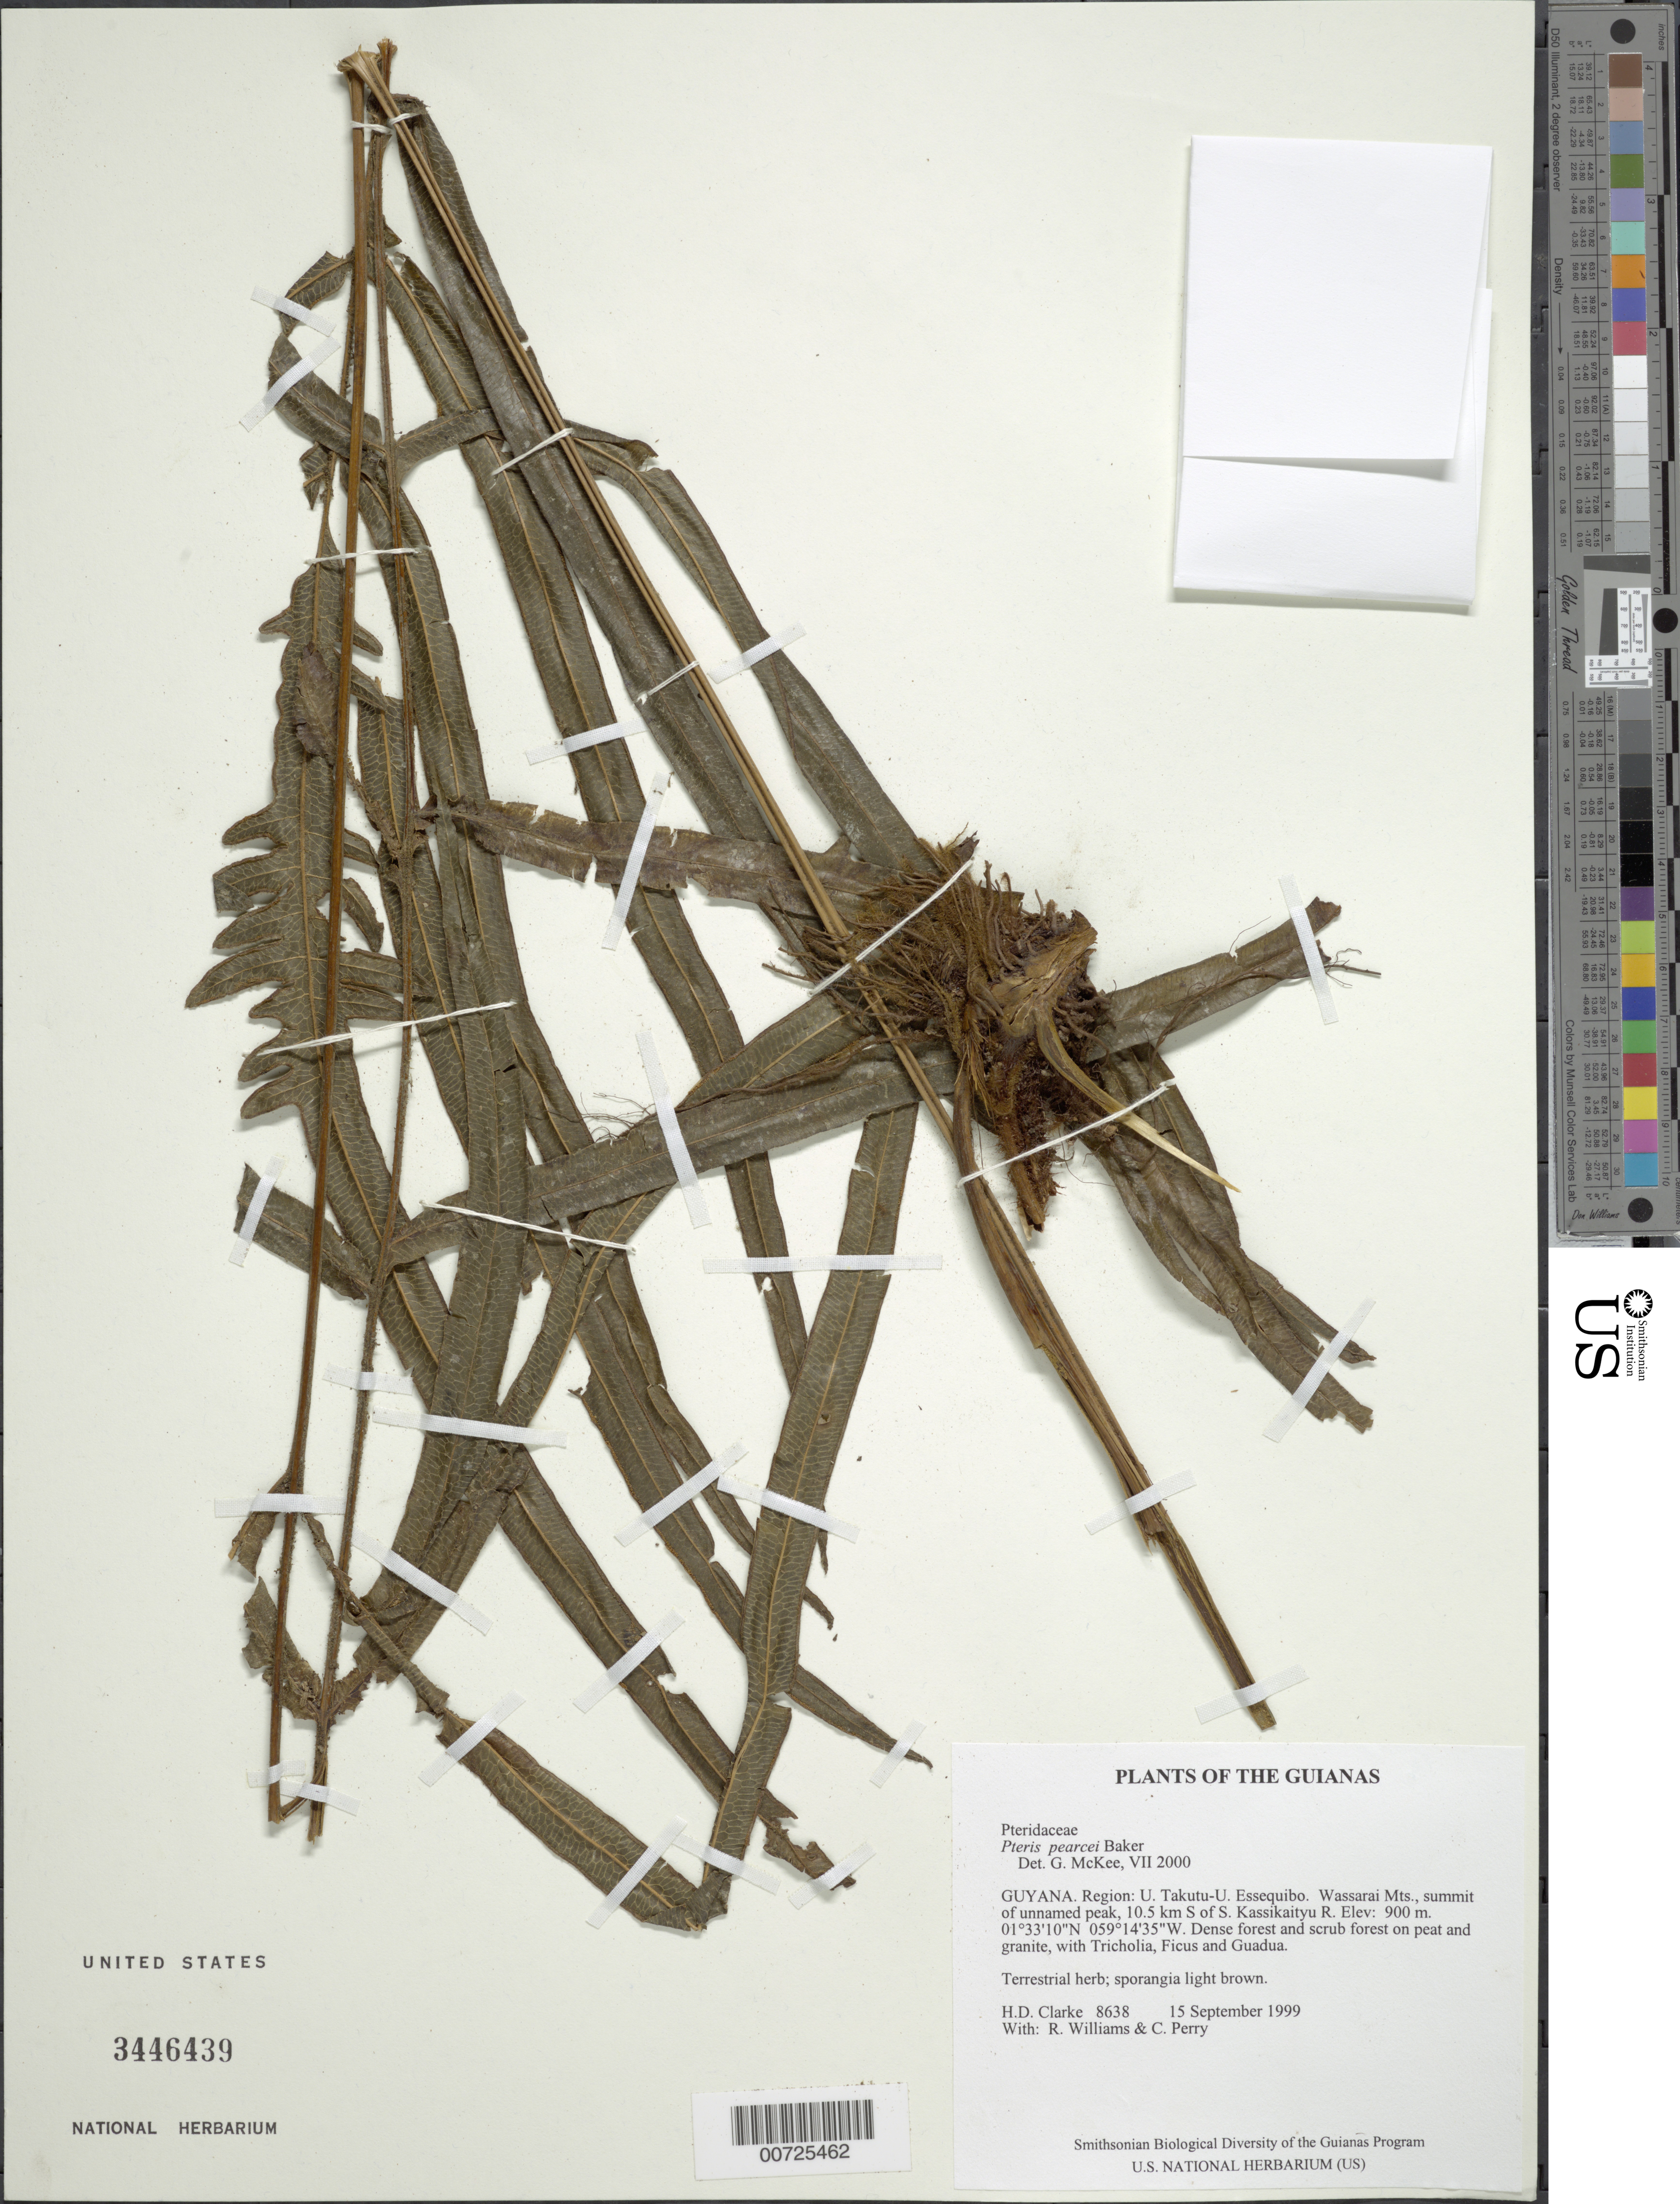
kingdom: Plantae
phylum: Tracheophyta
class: Polypodiopsida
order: Polypodiales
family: Pteridaceae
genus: Pteris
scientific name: Pteris pearcei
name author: Baker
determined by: McKee, G. S., (US), NMNH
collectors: H. D. Clarke, R. Williams & C. Perry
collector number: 8638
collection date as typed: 15 September 1999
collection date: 1999-09-15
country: Guyana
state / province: U. Takutu-U. Essequibo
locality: Wassarai Mts., summit of unnamed peak, 10.5 km S of S. Kassikaityu R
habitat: Dense forest and scrub forest on peat and granite, with Tricholia, Ficus and Guadua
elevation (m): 900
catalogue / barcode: US 3446439